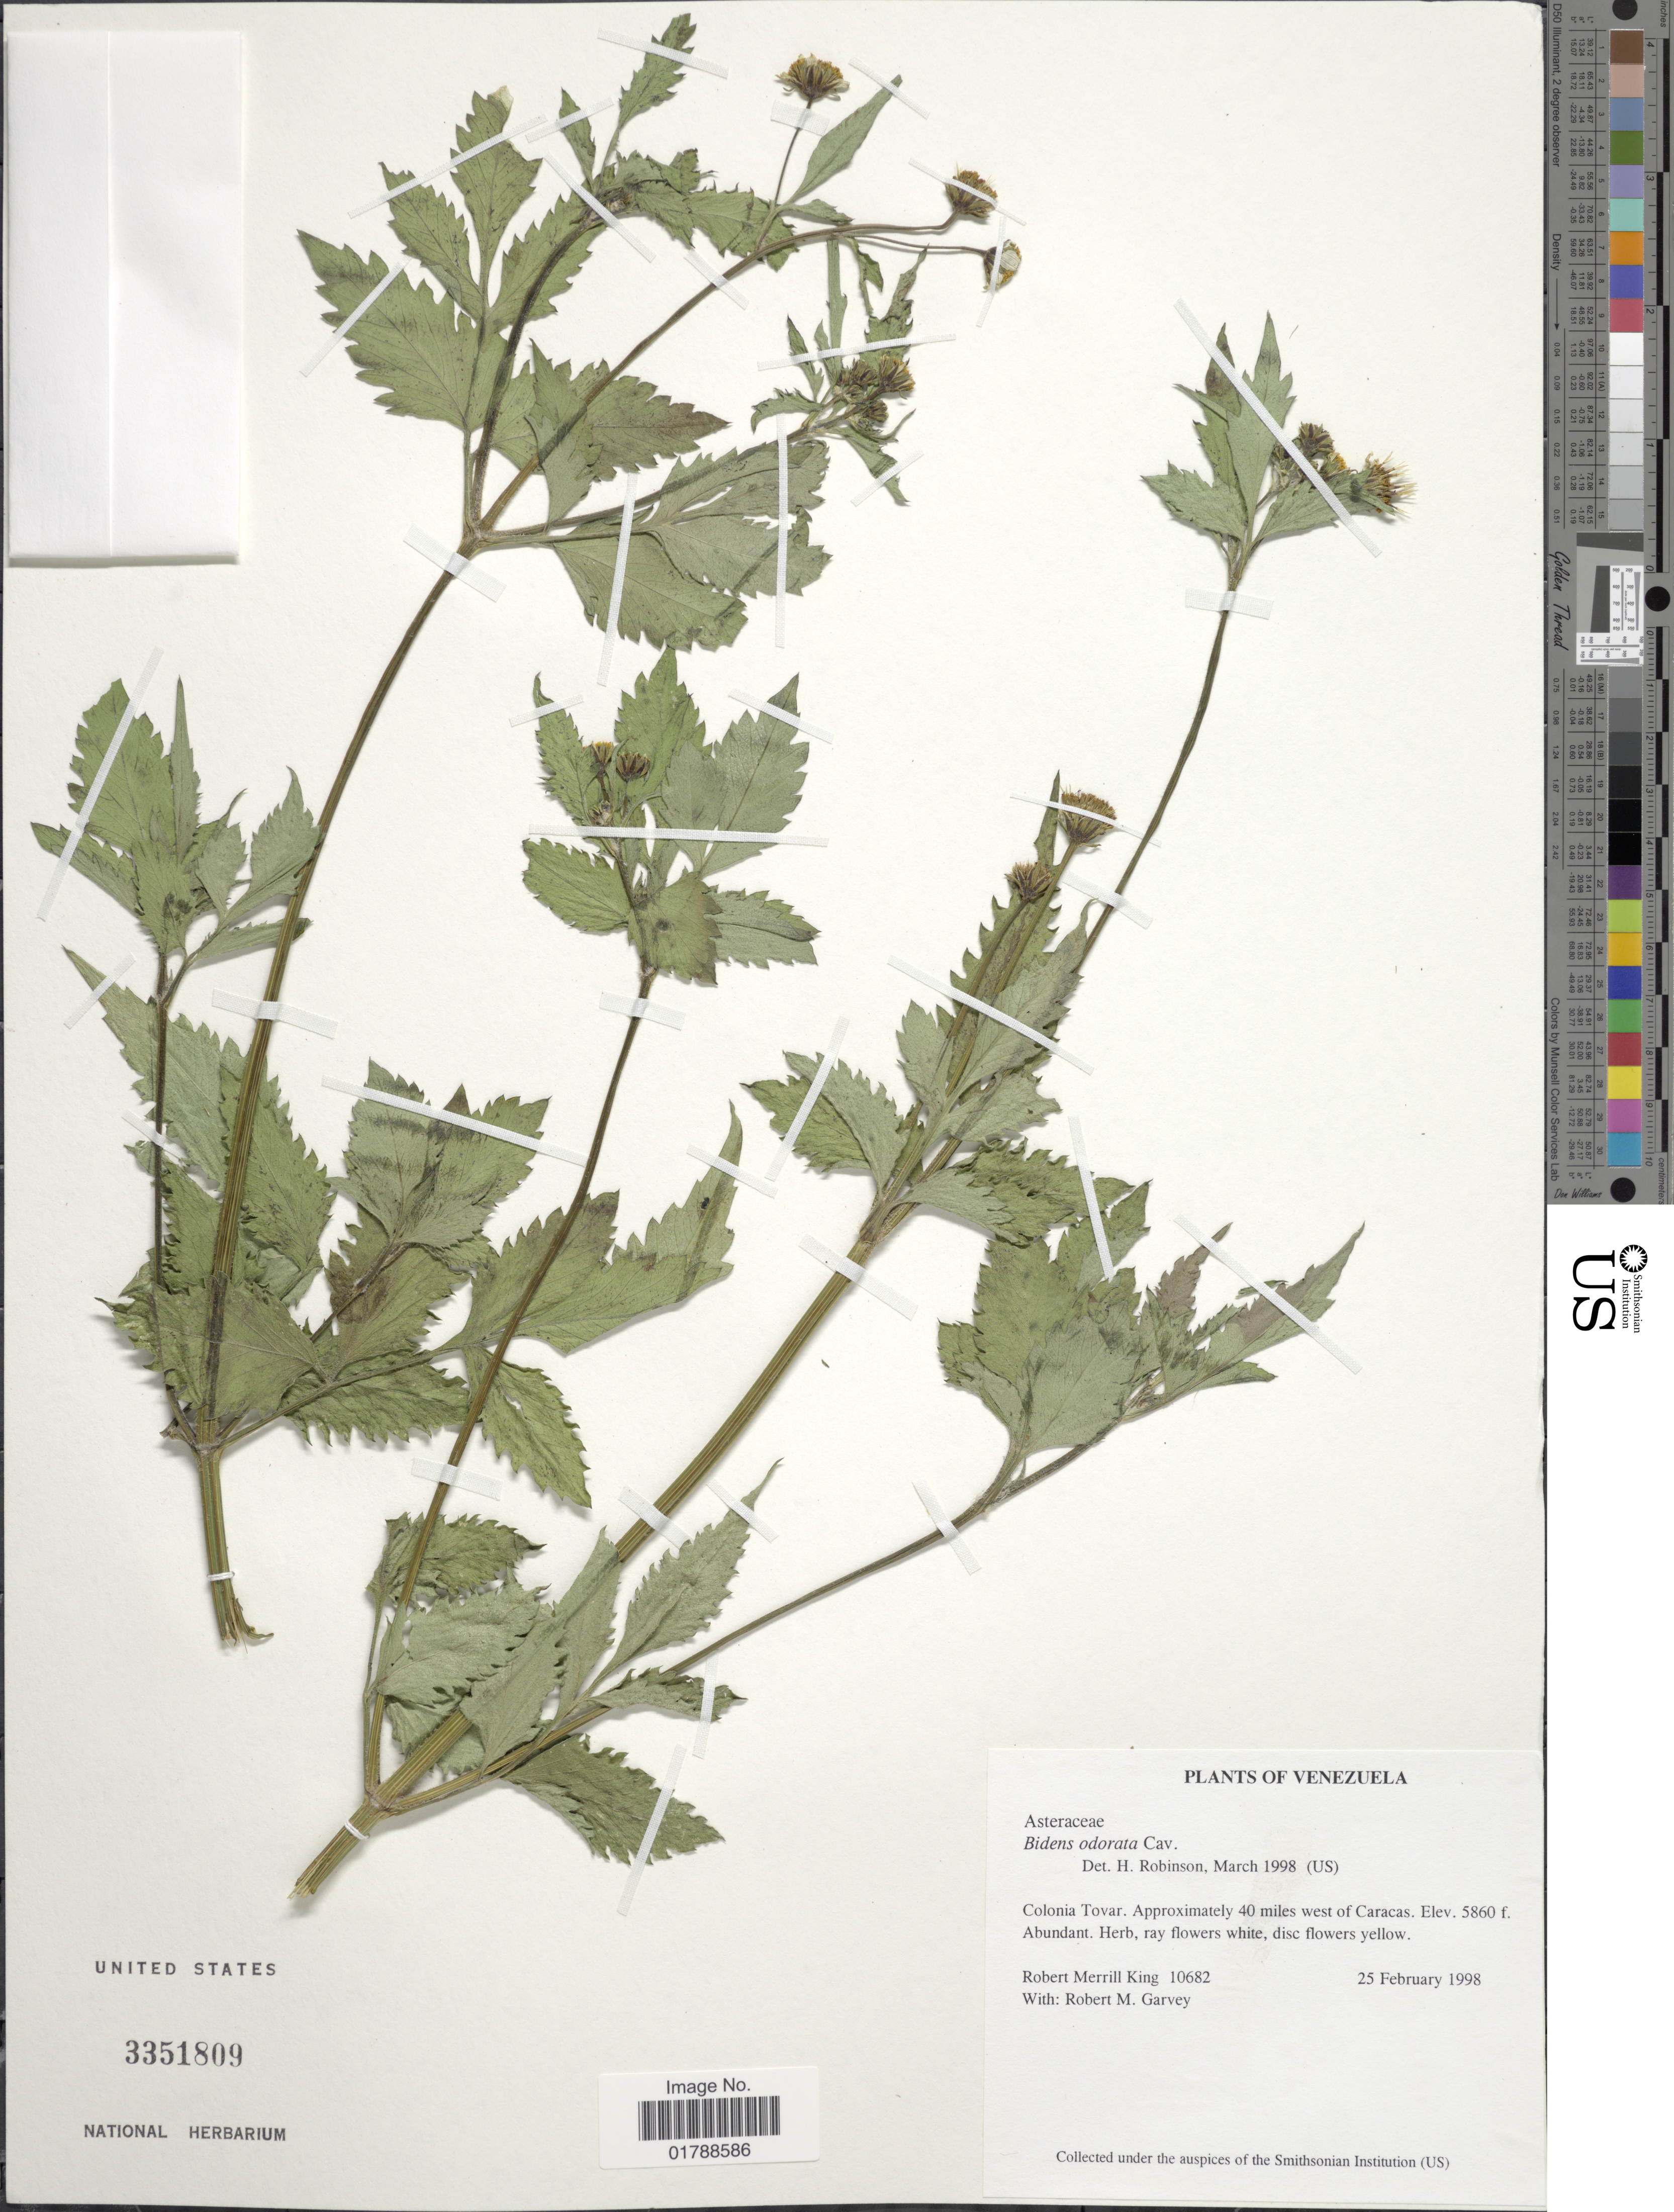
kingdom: Plantae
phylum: Tracheophyta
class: Magnoliopsida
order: Asterales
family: Asteraceae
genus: Bidens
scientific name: Bidens odorata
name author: Cav.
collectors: R. M. King & R. Garvey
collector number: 10682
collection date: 1998-02-25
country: Venezuela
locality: Colonia Tovar. Approximately 40 miles west of Caracas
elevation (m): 1786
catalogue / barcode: US 3351809